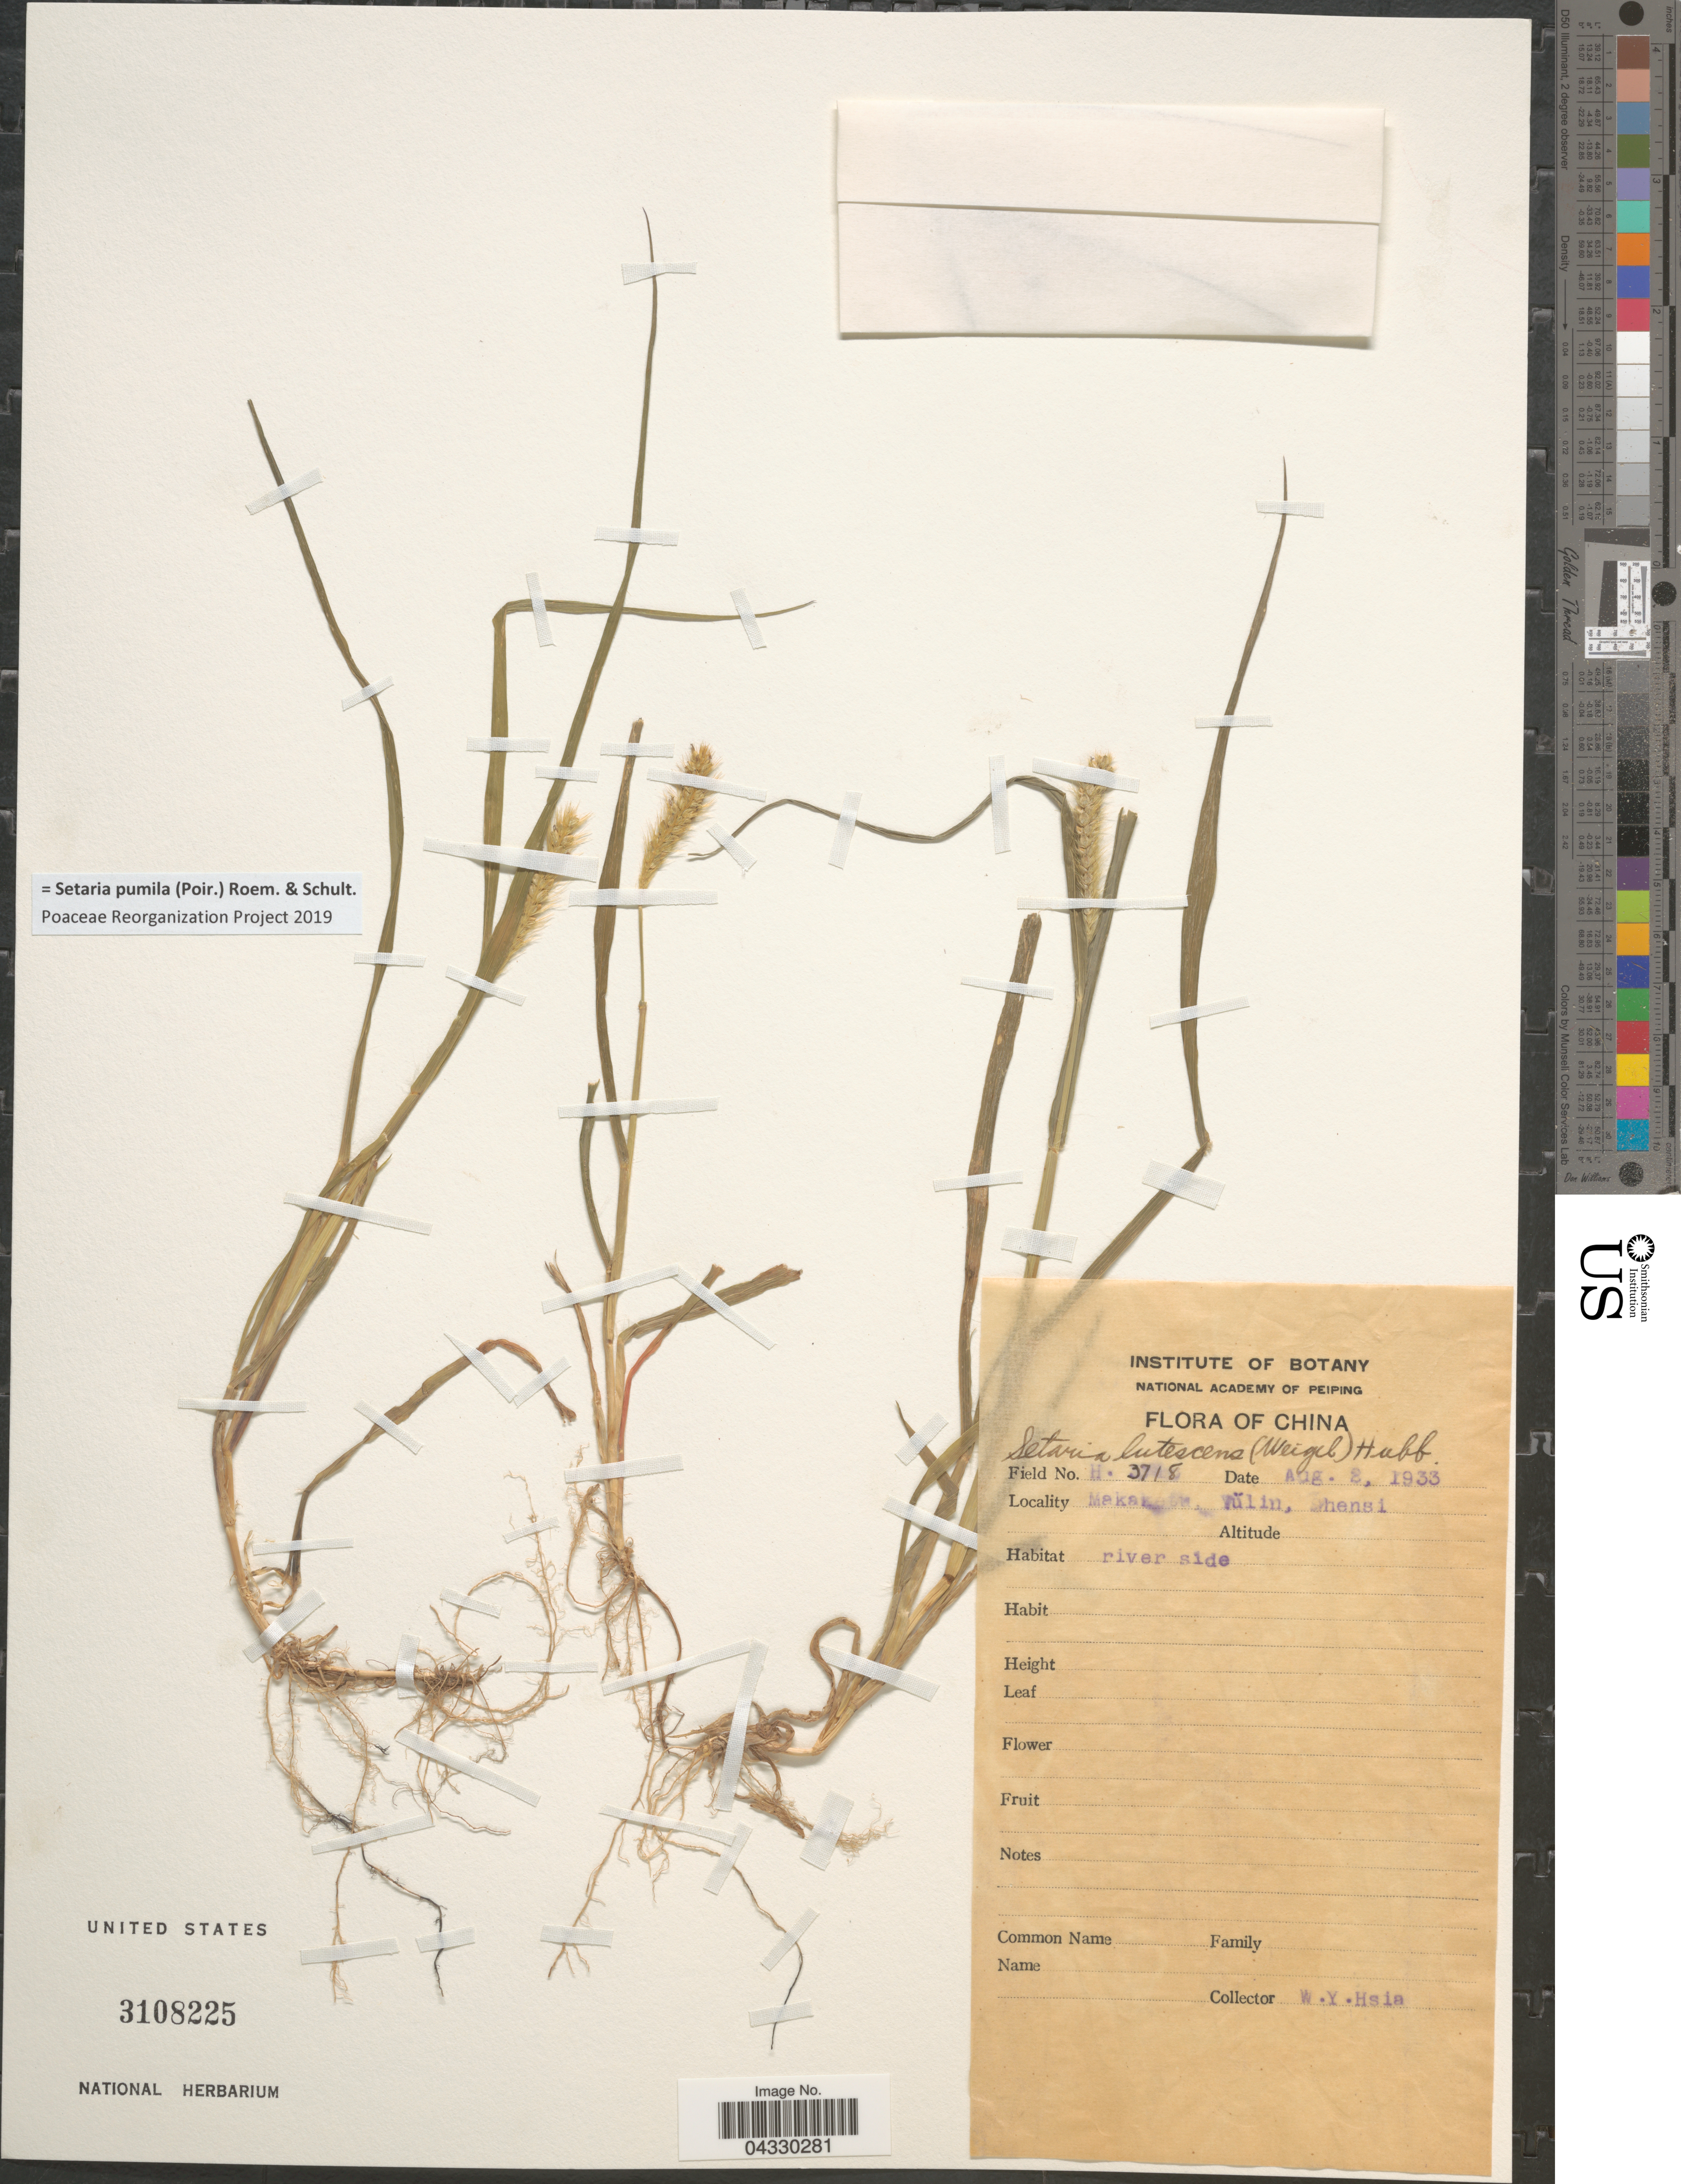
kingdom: Plantae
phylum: Tracheophyta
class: Liliopsida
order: Poales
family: Poaceae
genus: Setaria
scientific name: Setaria pumila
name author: (Poir.) Roem. & Schult.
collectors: W. Hsia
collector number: H3718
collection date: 1933-08-08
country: China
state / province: Shaanxi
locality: Makaketu, Vülin, Shensi. River side.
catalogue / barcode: US 3108225